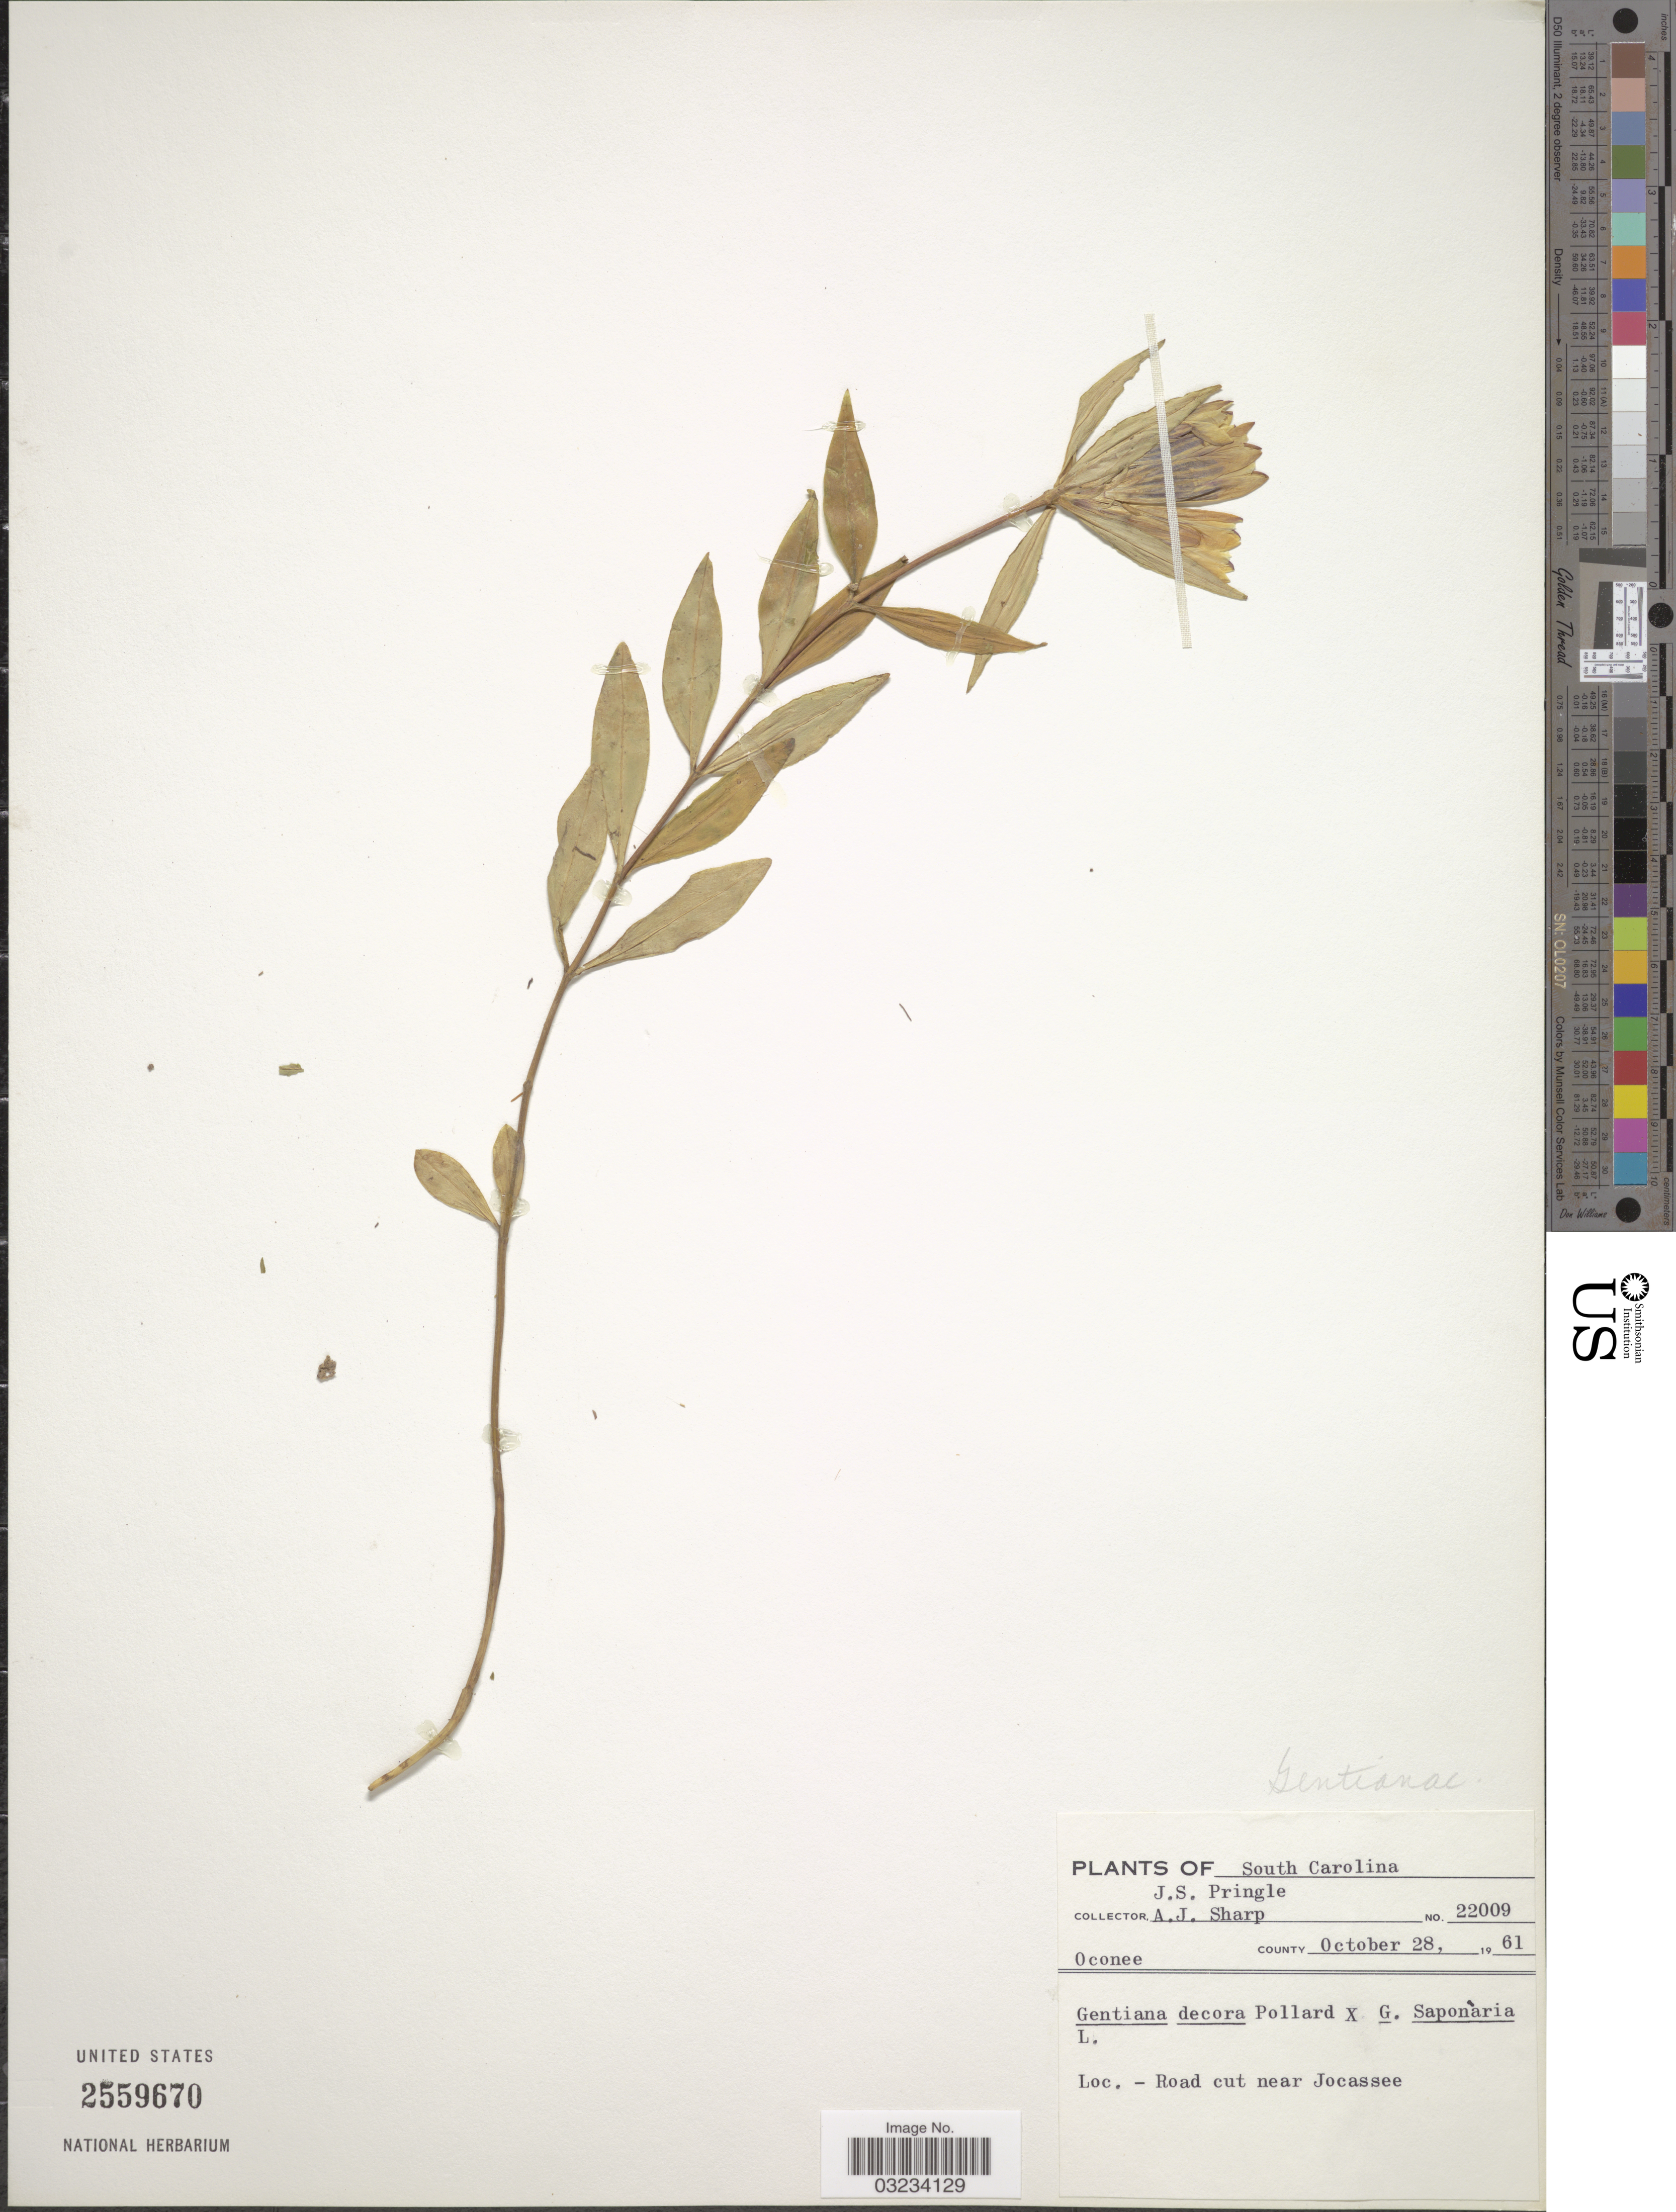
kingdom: Plantae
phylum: Tracheophyta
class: Magnoliopsida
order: Gentianales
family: Gentianaceae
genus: Gentiana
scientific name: Gentiana decora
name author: Pollard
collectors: J. S. Pringle & A. J. Sharp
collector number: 220099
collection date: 1961-10-28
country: United States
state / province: South Carolina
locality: Oconee County, Road cut near Jocassee.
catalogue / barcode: US 2559670